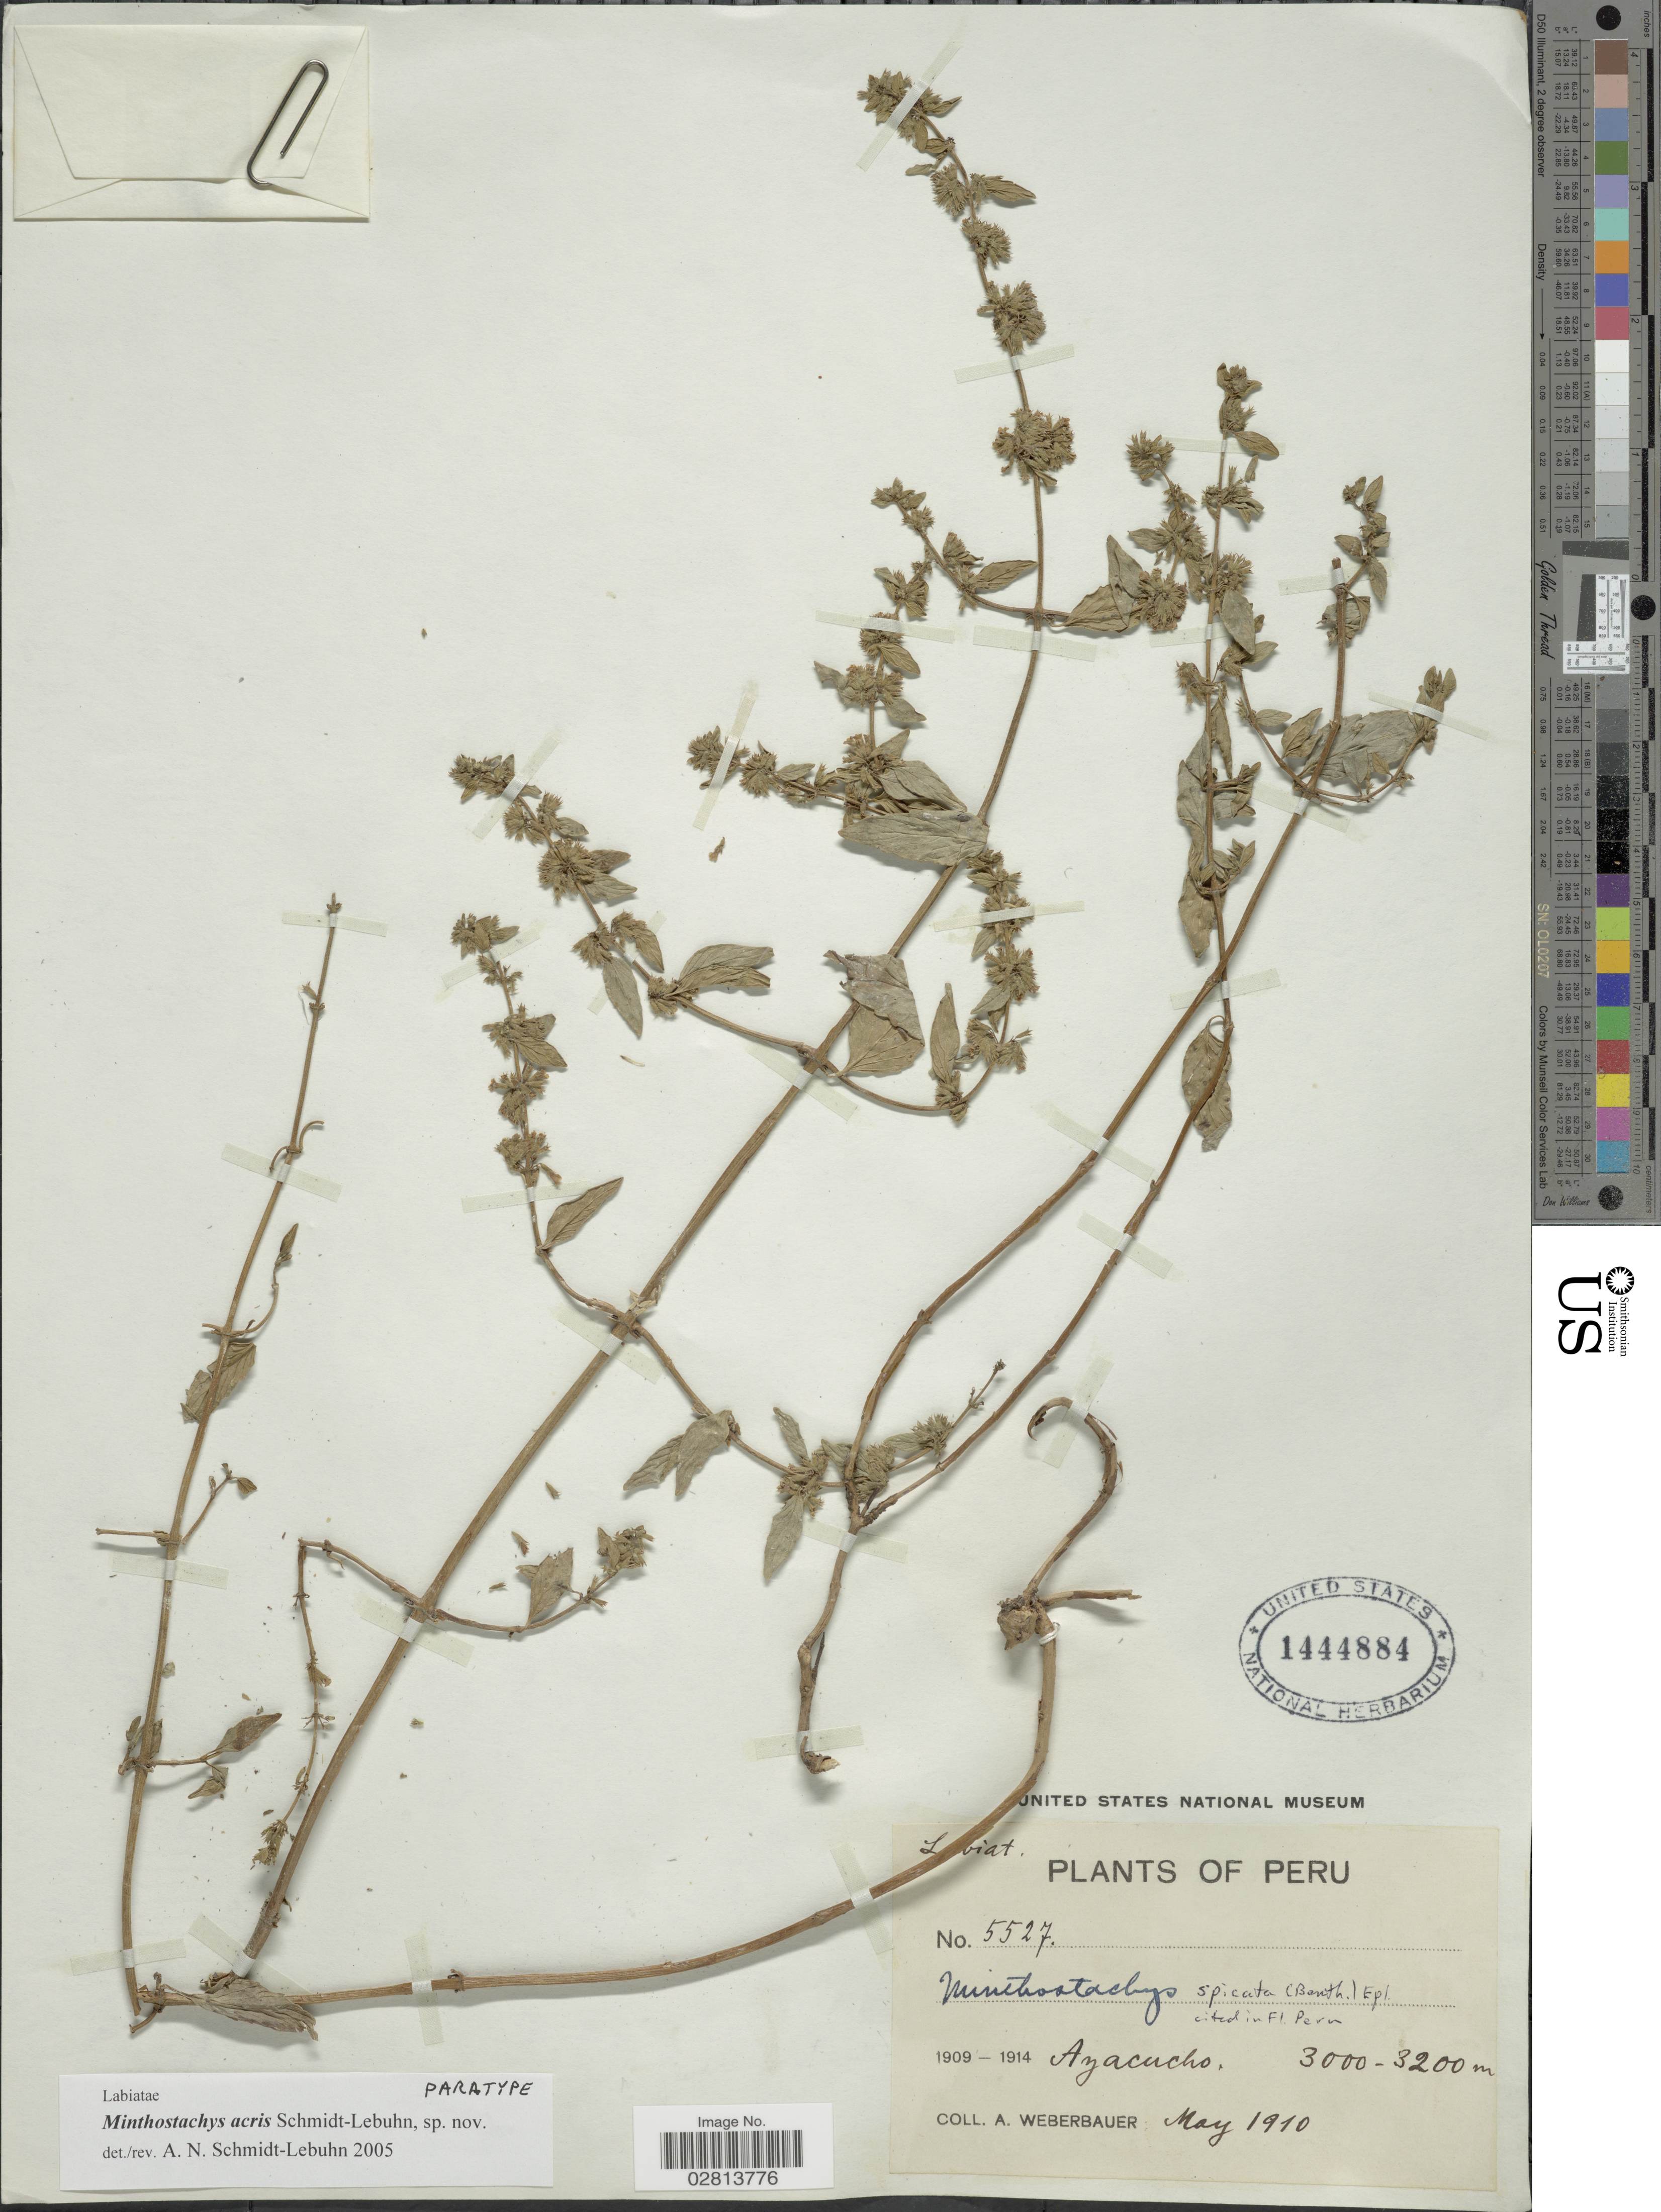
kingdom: Plantae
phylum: Tracheophyta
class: Magnoliopsida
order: Lamiales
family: Lamiaceae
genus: Minthostachys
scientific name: Minthostachys acris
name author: Schmidt-Leb.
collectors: A. Weberbauer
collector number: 5527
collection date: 1910-05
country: Peru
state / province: Ayacucho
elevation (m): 3000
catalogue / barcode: US 1444884